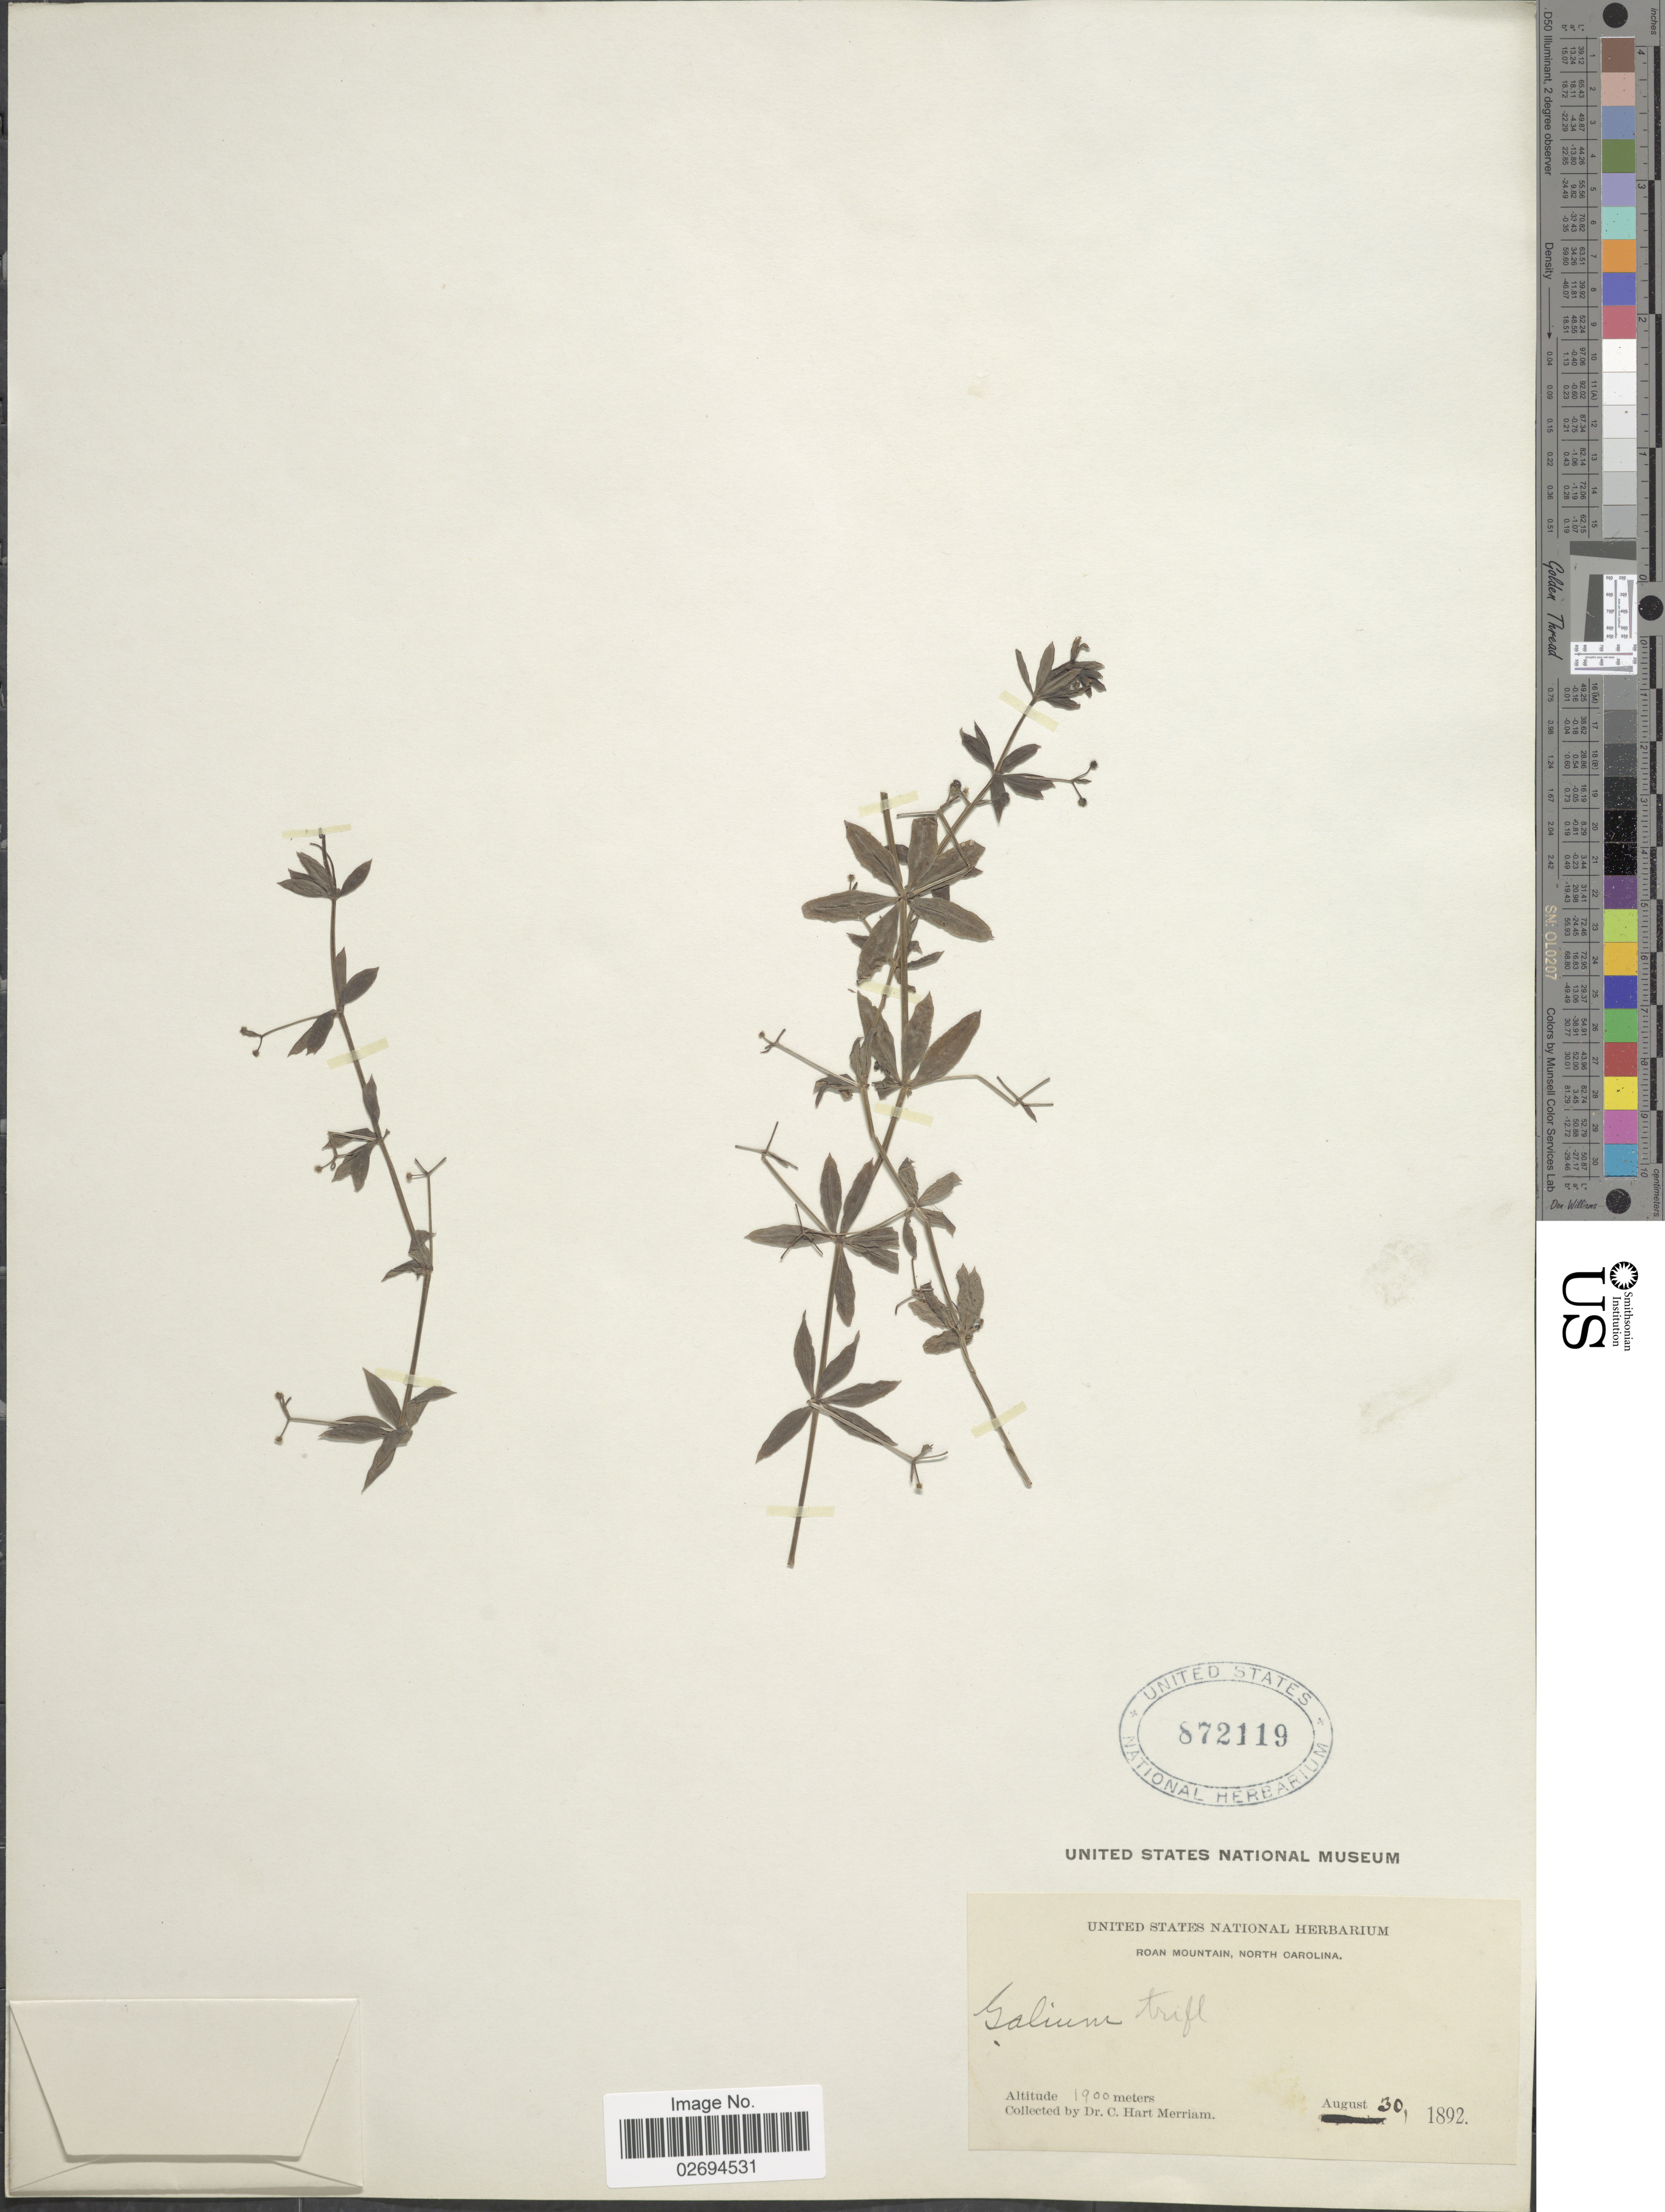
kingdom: Plantae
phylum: Tracheophyta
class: Magnoliopsida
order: Gentianales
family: Rubiaceae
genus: Galium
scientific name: Galium triflorum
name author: Michx.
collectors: C. Merriam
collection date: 1892-08-30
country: United States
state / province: North Carolina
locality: Roan Mountain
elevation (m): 1900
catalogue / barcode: US 872119